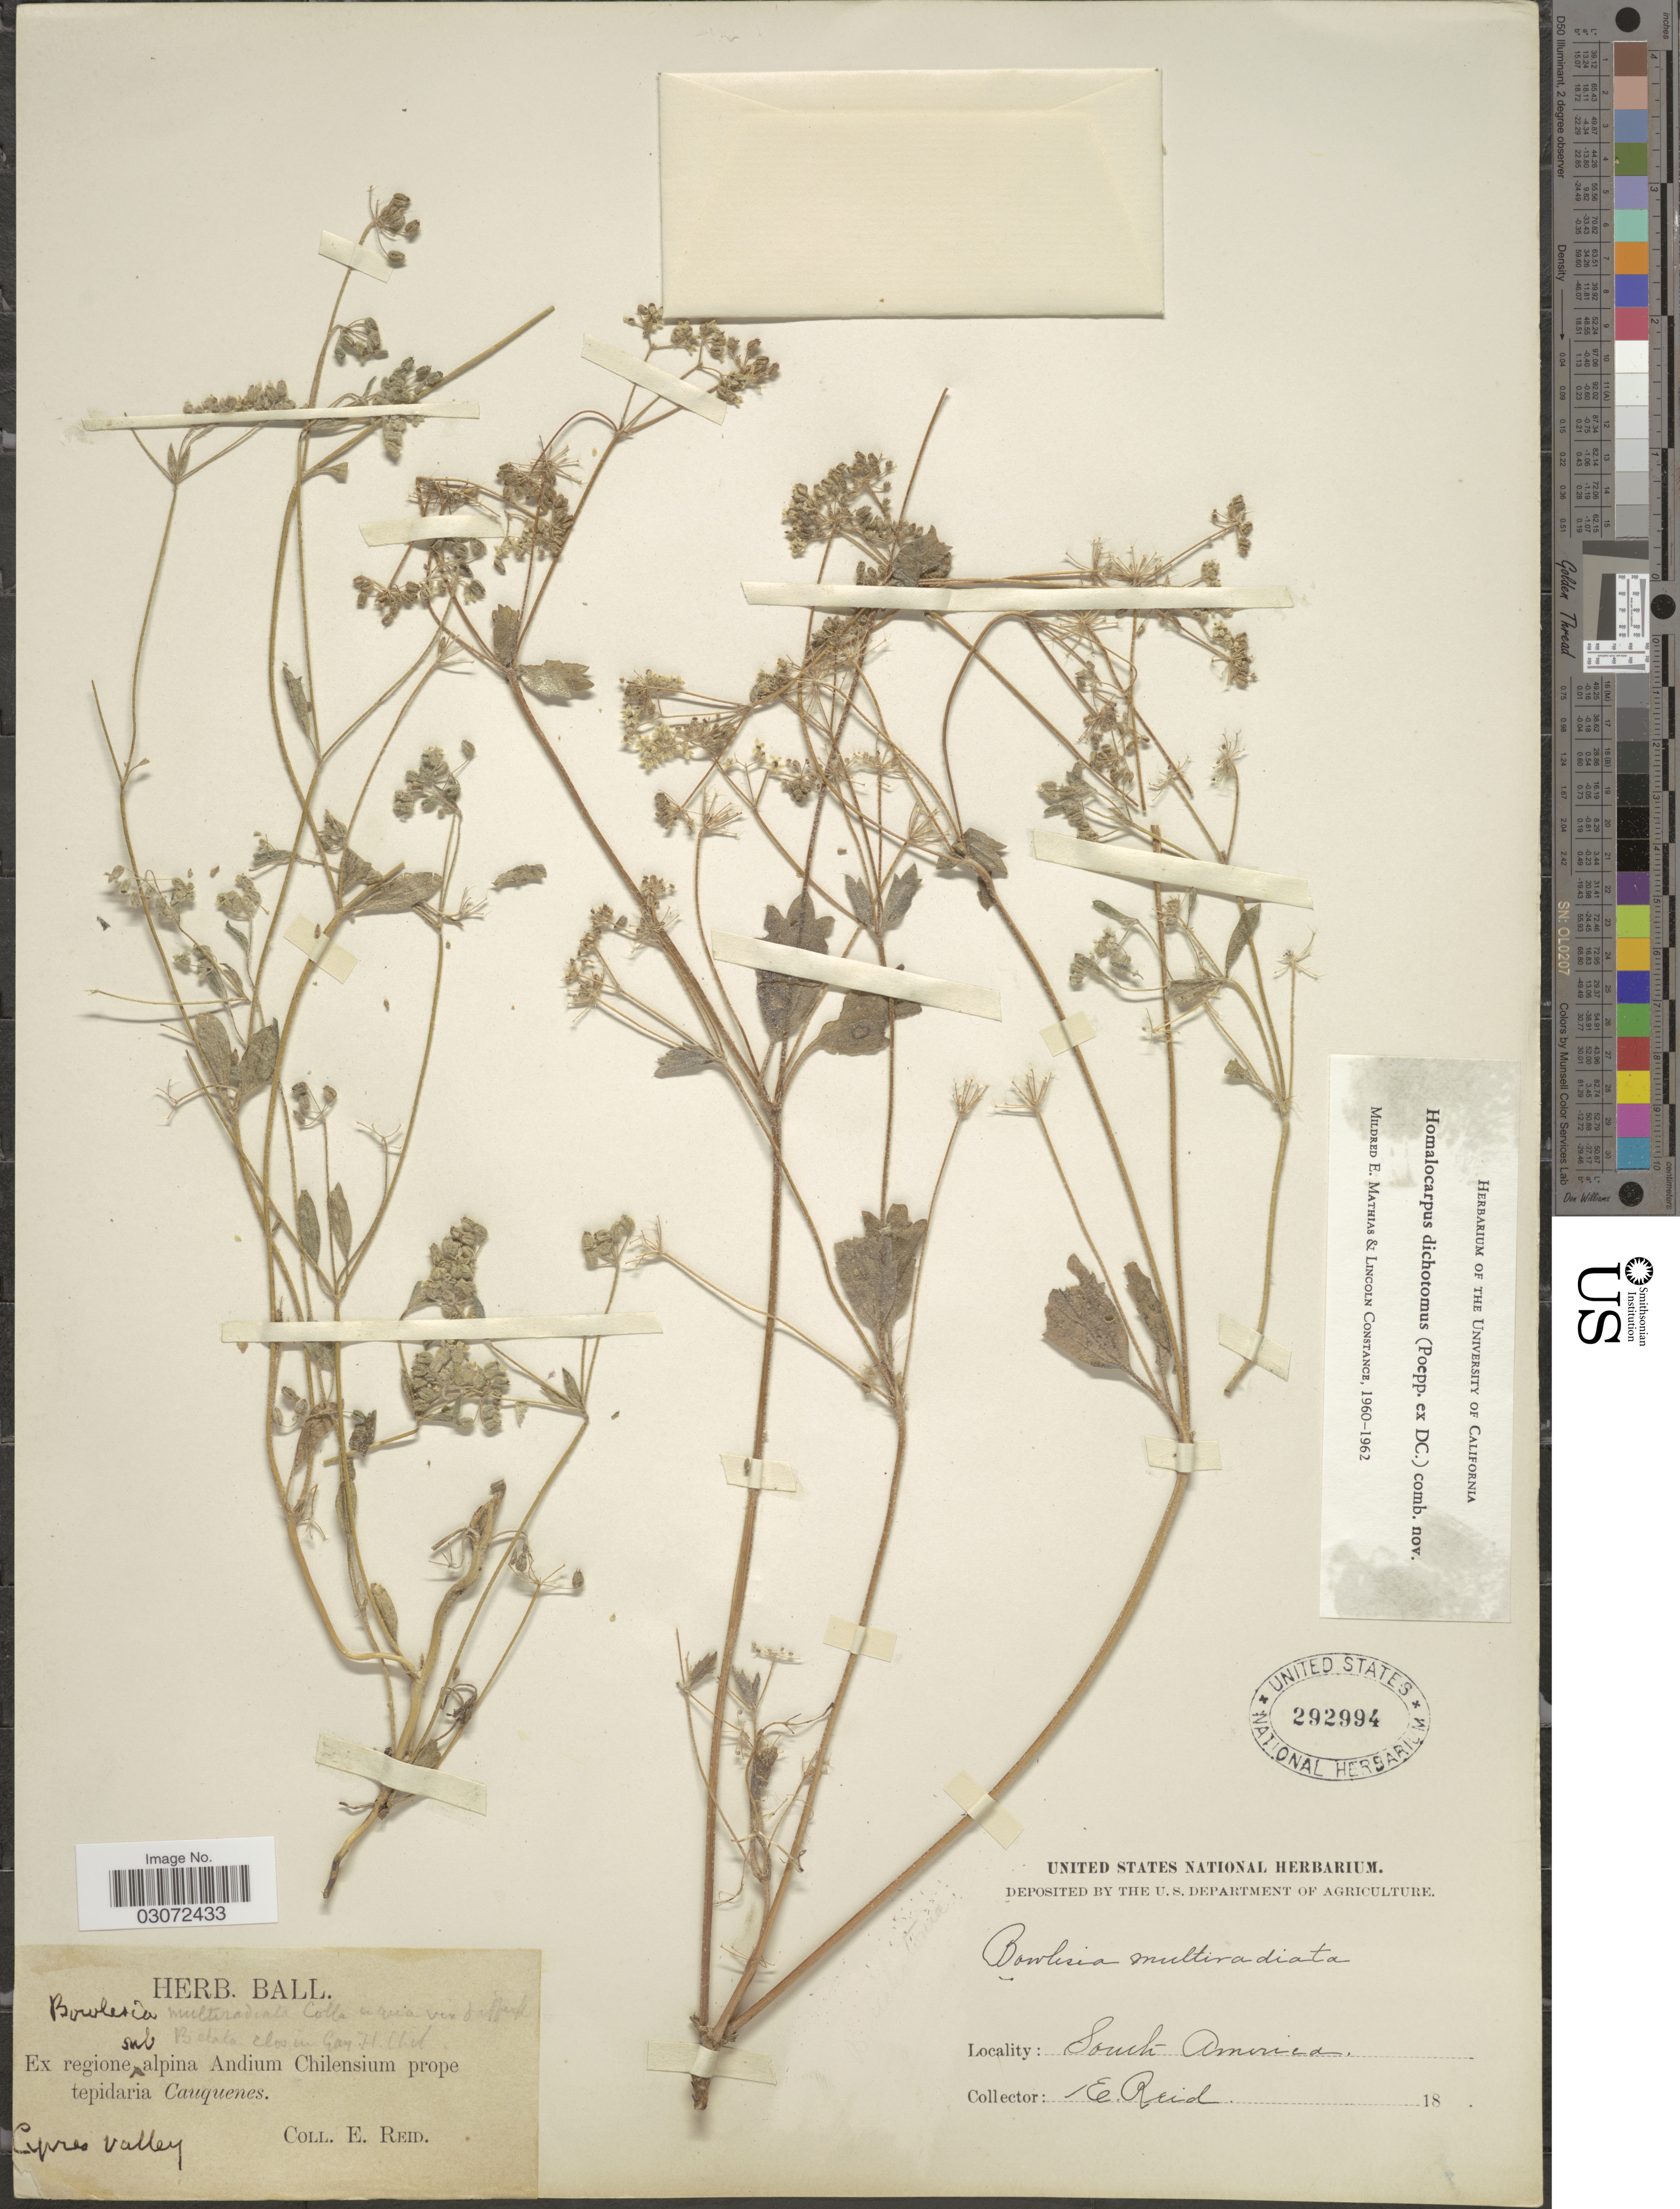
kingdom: Plantae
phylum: Tracheophyta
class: Magnoliopsida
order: Apiales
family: Apiaceae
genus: Homalocarpus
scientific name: Homalocarpus dichotomus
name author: (Poepp. ex DC.) Mathias & Constance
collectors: E. Reid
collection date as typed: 18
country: Chile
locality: Ex regione sub alpina Andium Chilensium prope tepidaria Cauquenes. Cypres Valley.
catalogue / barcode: US 292994